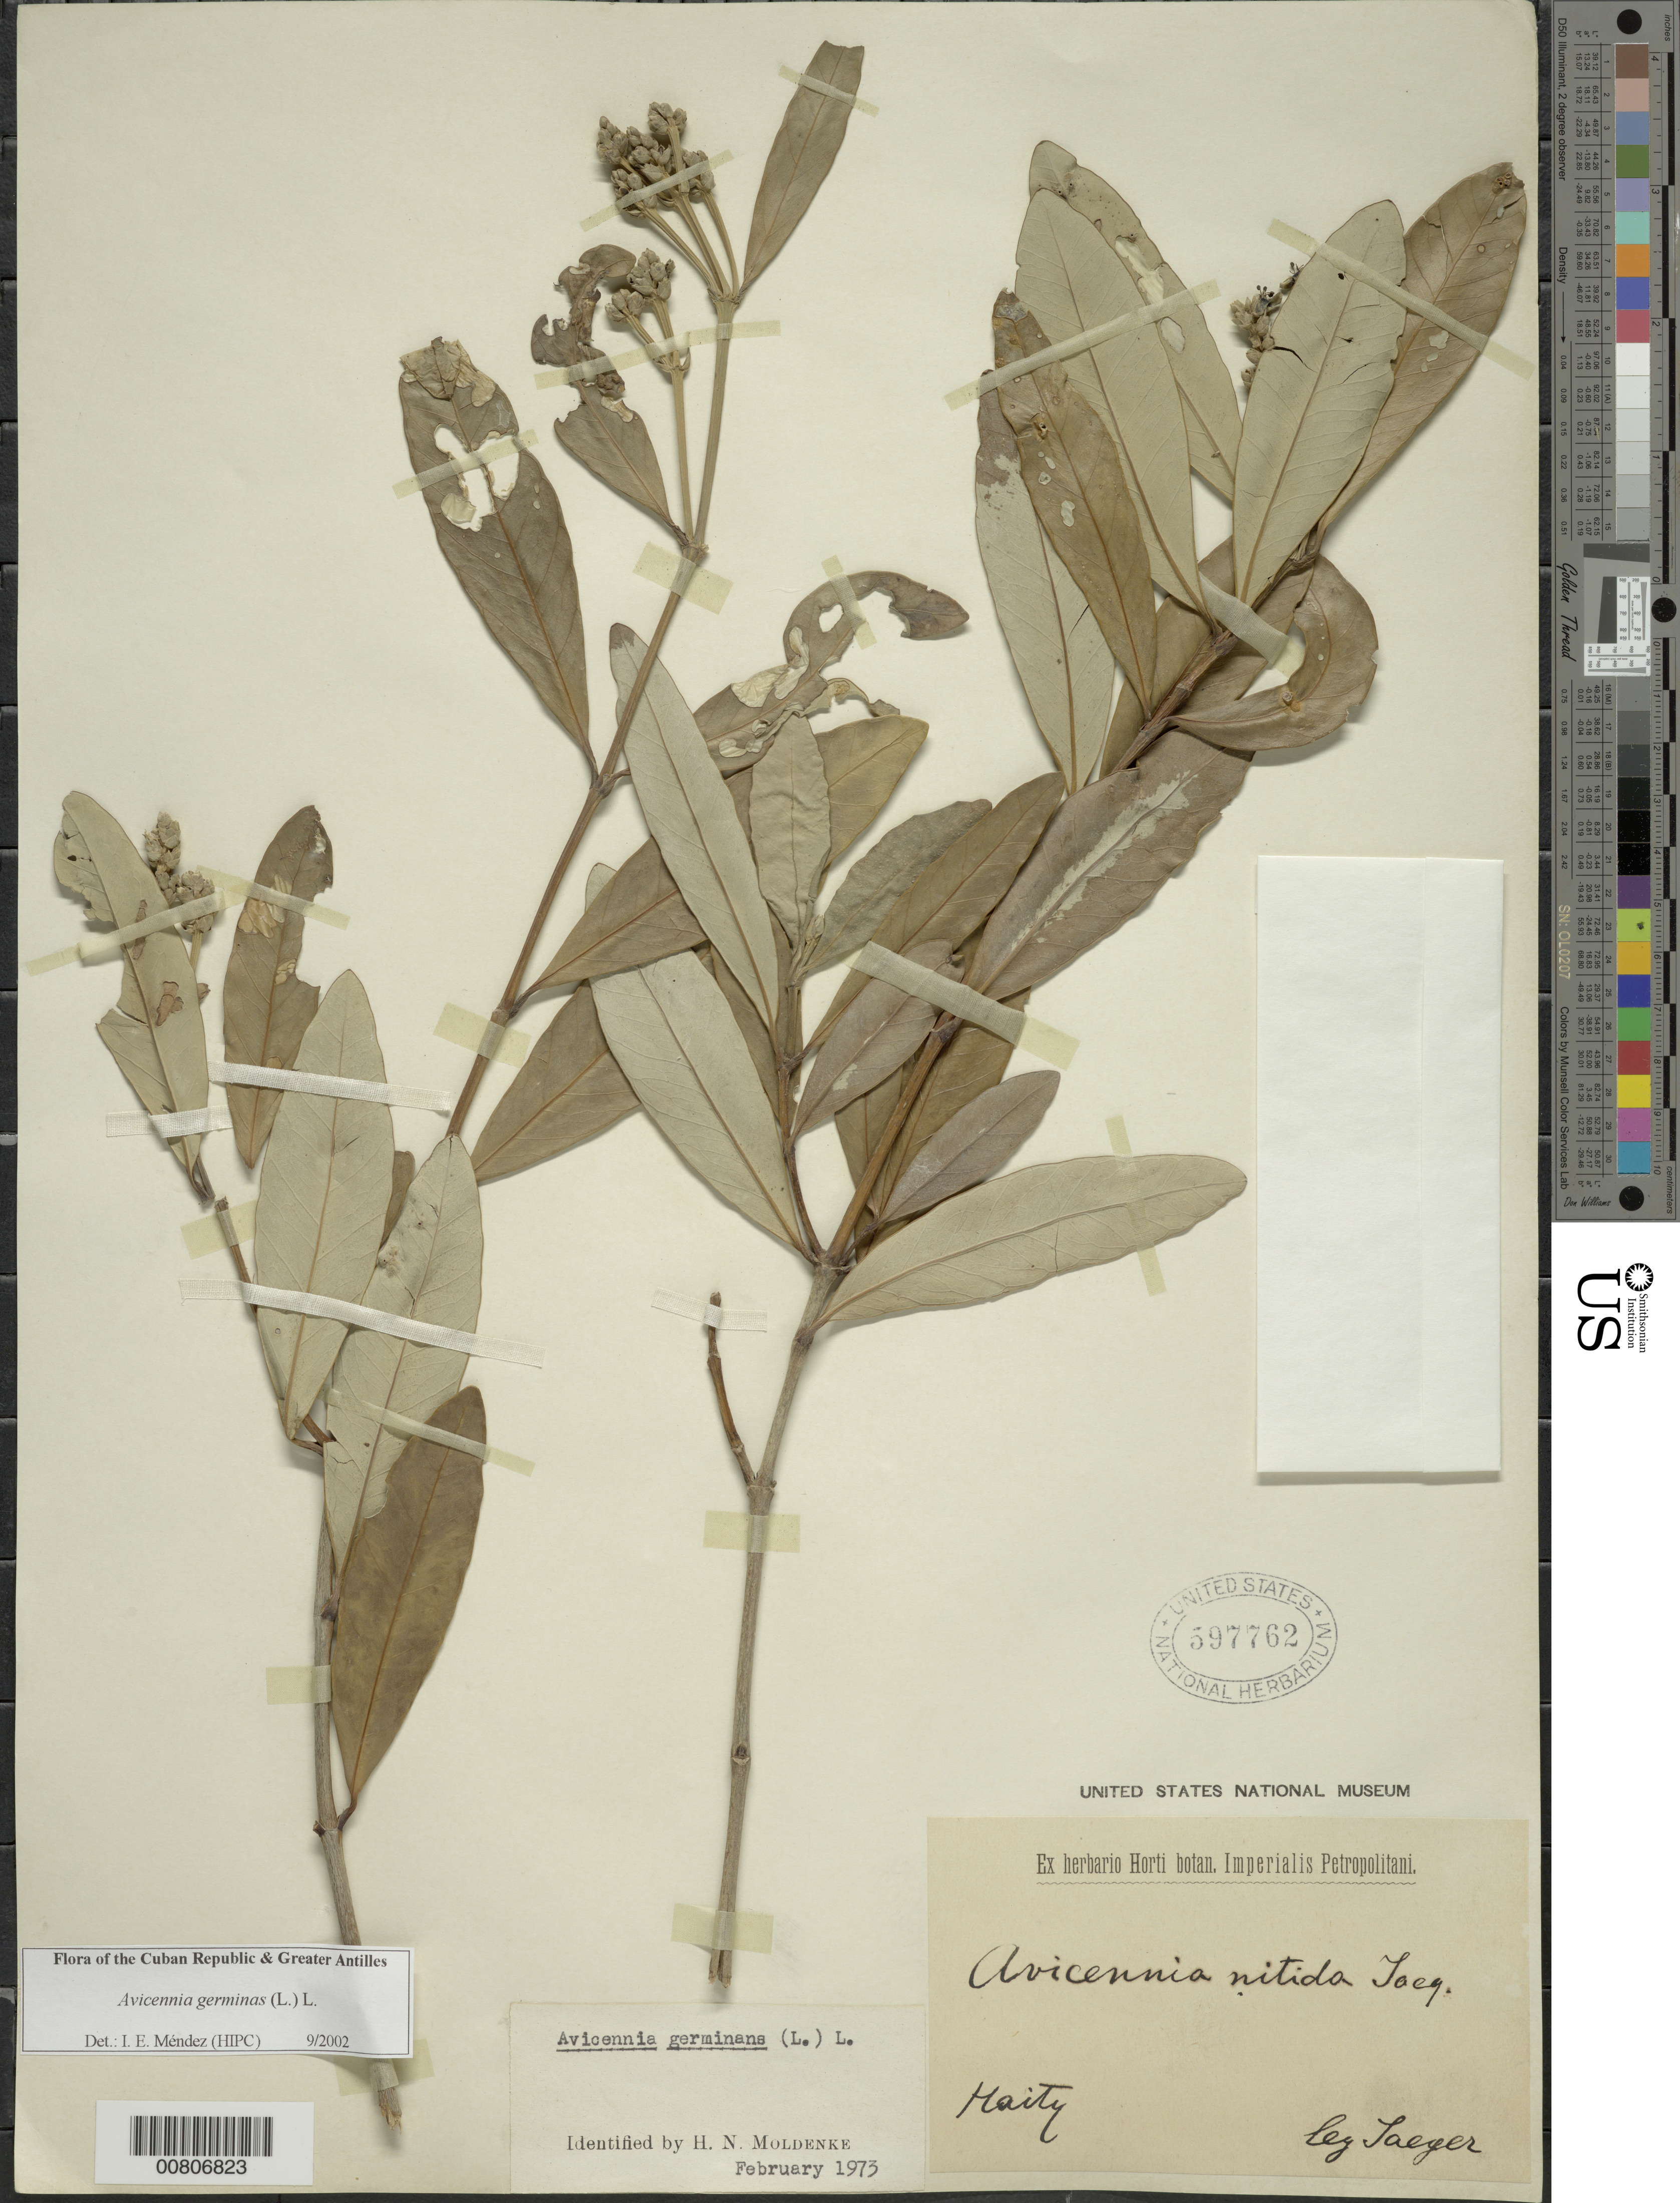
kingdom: Plantae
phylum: Tracheophyta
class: Magnoliopsida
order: Lamiales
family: Acanthaceae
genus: Avicennia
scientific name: Avicennia germinans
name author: (L.) L.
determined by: Méndez, Isidro E., (HIPC)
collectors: -. Jaeger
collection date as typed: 18--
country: Haiti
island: Hispaniola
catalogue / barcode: US 597762